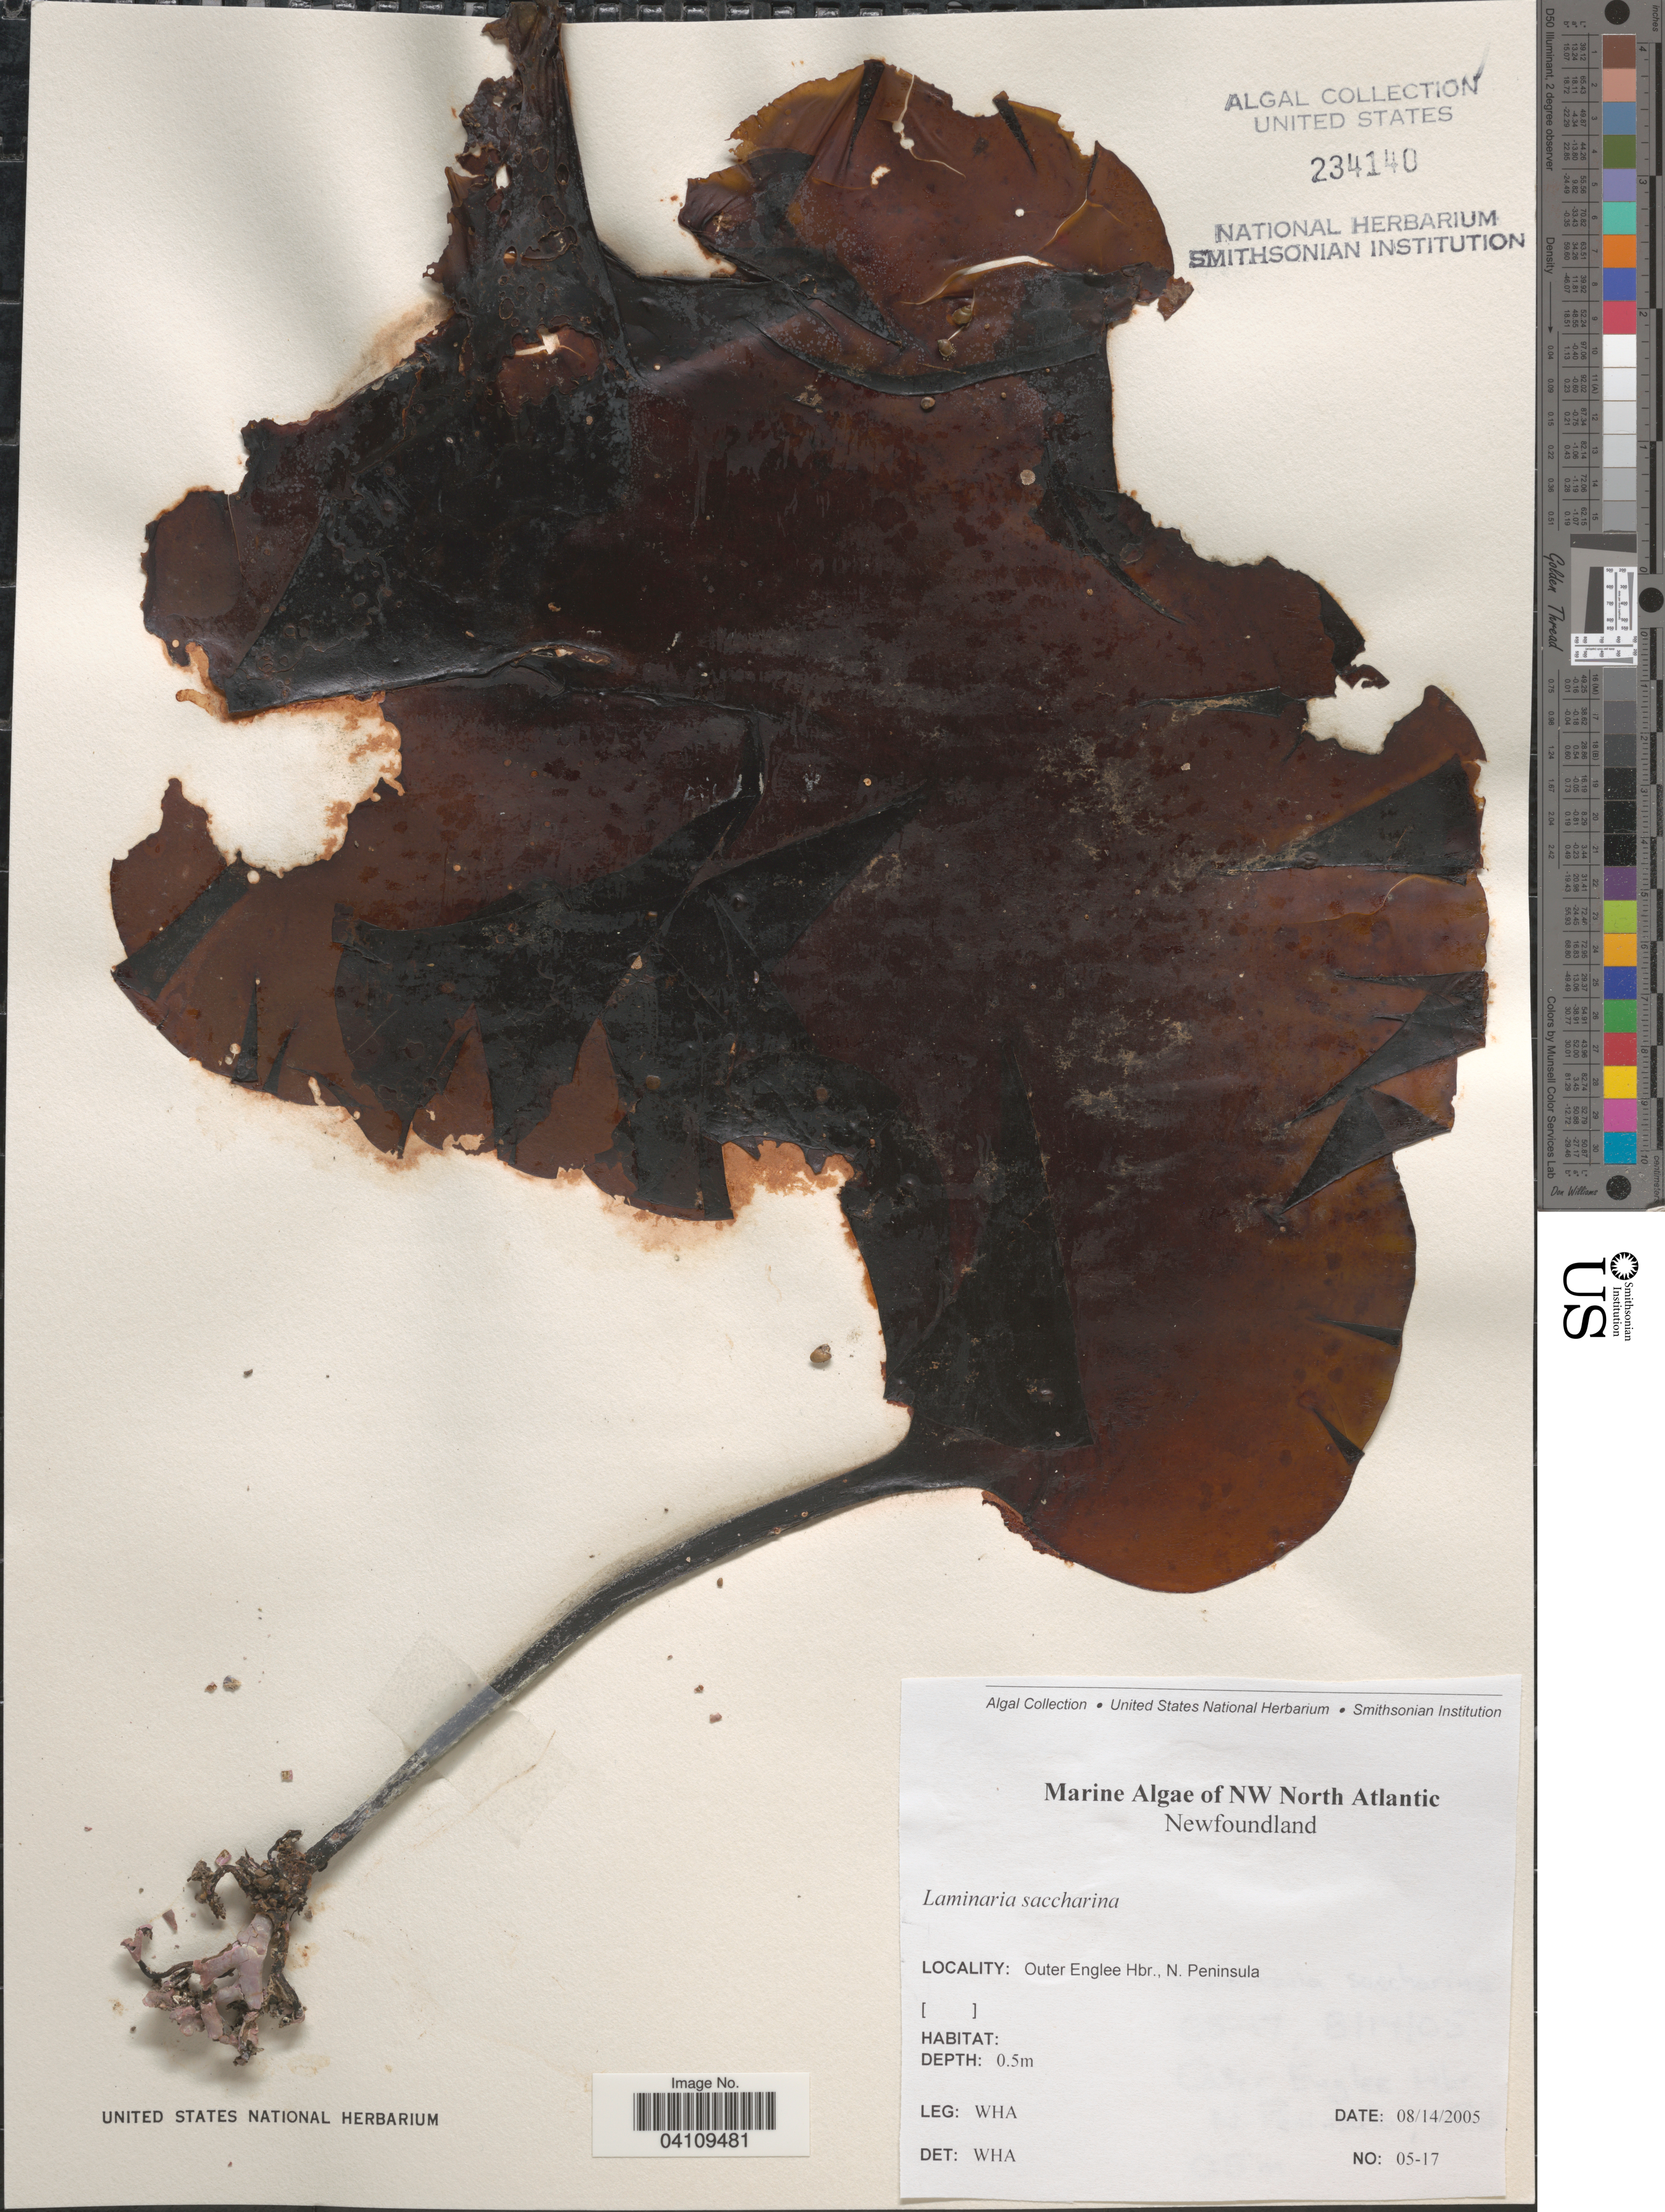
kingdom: Chromista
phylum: Ochrophyta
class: Phaeophyceae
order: Laminariales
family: Laminariaceae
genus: Saccharina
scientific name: Saccharina latissima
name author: C.E. Lane et al.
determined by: Algae name updating Project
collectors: W. H. Adey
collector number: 05-17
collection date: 2005-08-14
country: Canada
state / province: Newfoundland and Labrador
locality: NW North Atlantic. Outer Englee Hbr., N. Peninsula.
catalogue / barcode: US 234140